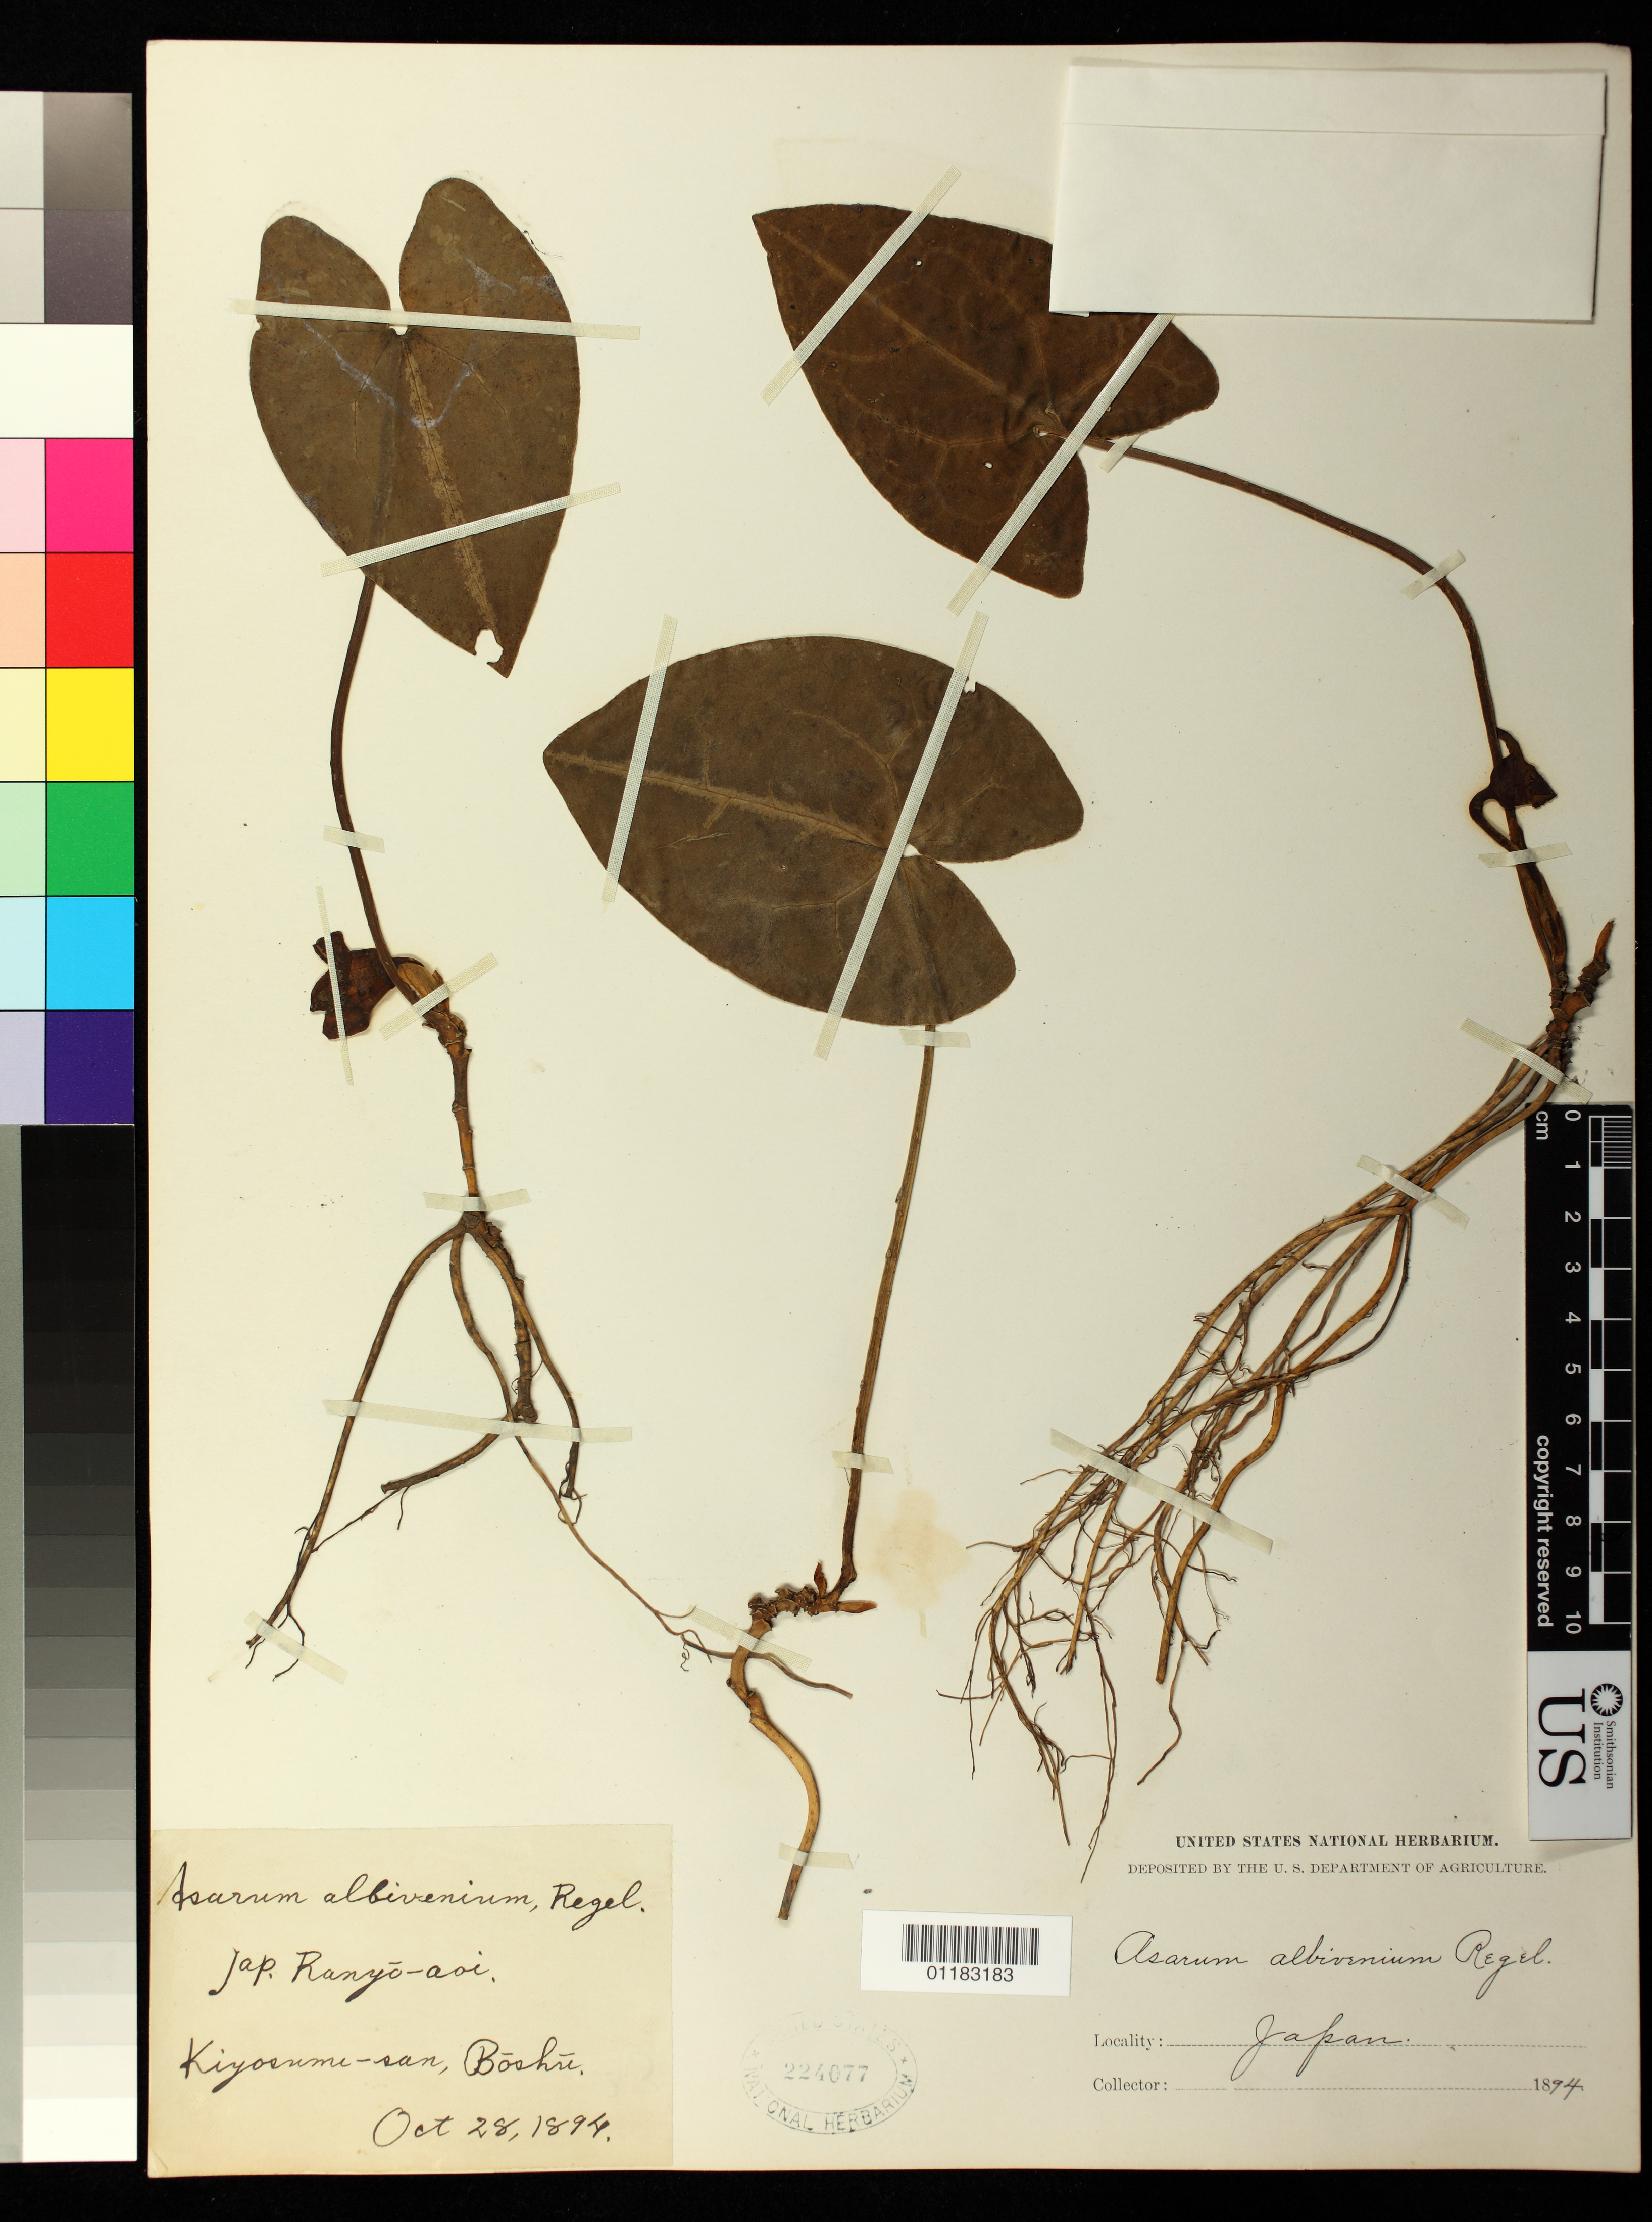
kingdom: Plantae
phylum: Tracheophyta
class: Magnoliopsida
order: Piperales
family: Aristolochiaceae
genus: Asarum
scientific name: Asarum albivenium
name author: Regel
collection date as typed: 28 Oct 1894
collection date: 1894-10-28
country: Japan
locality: Ranyo-aoi. Kiyosumi-san, Boshu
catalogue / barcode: US 224077